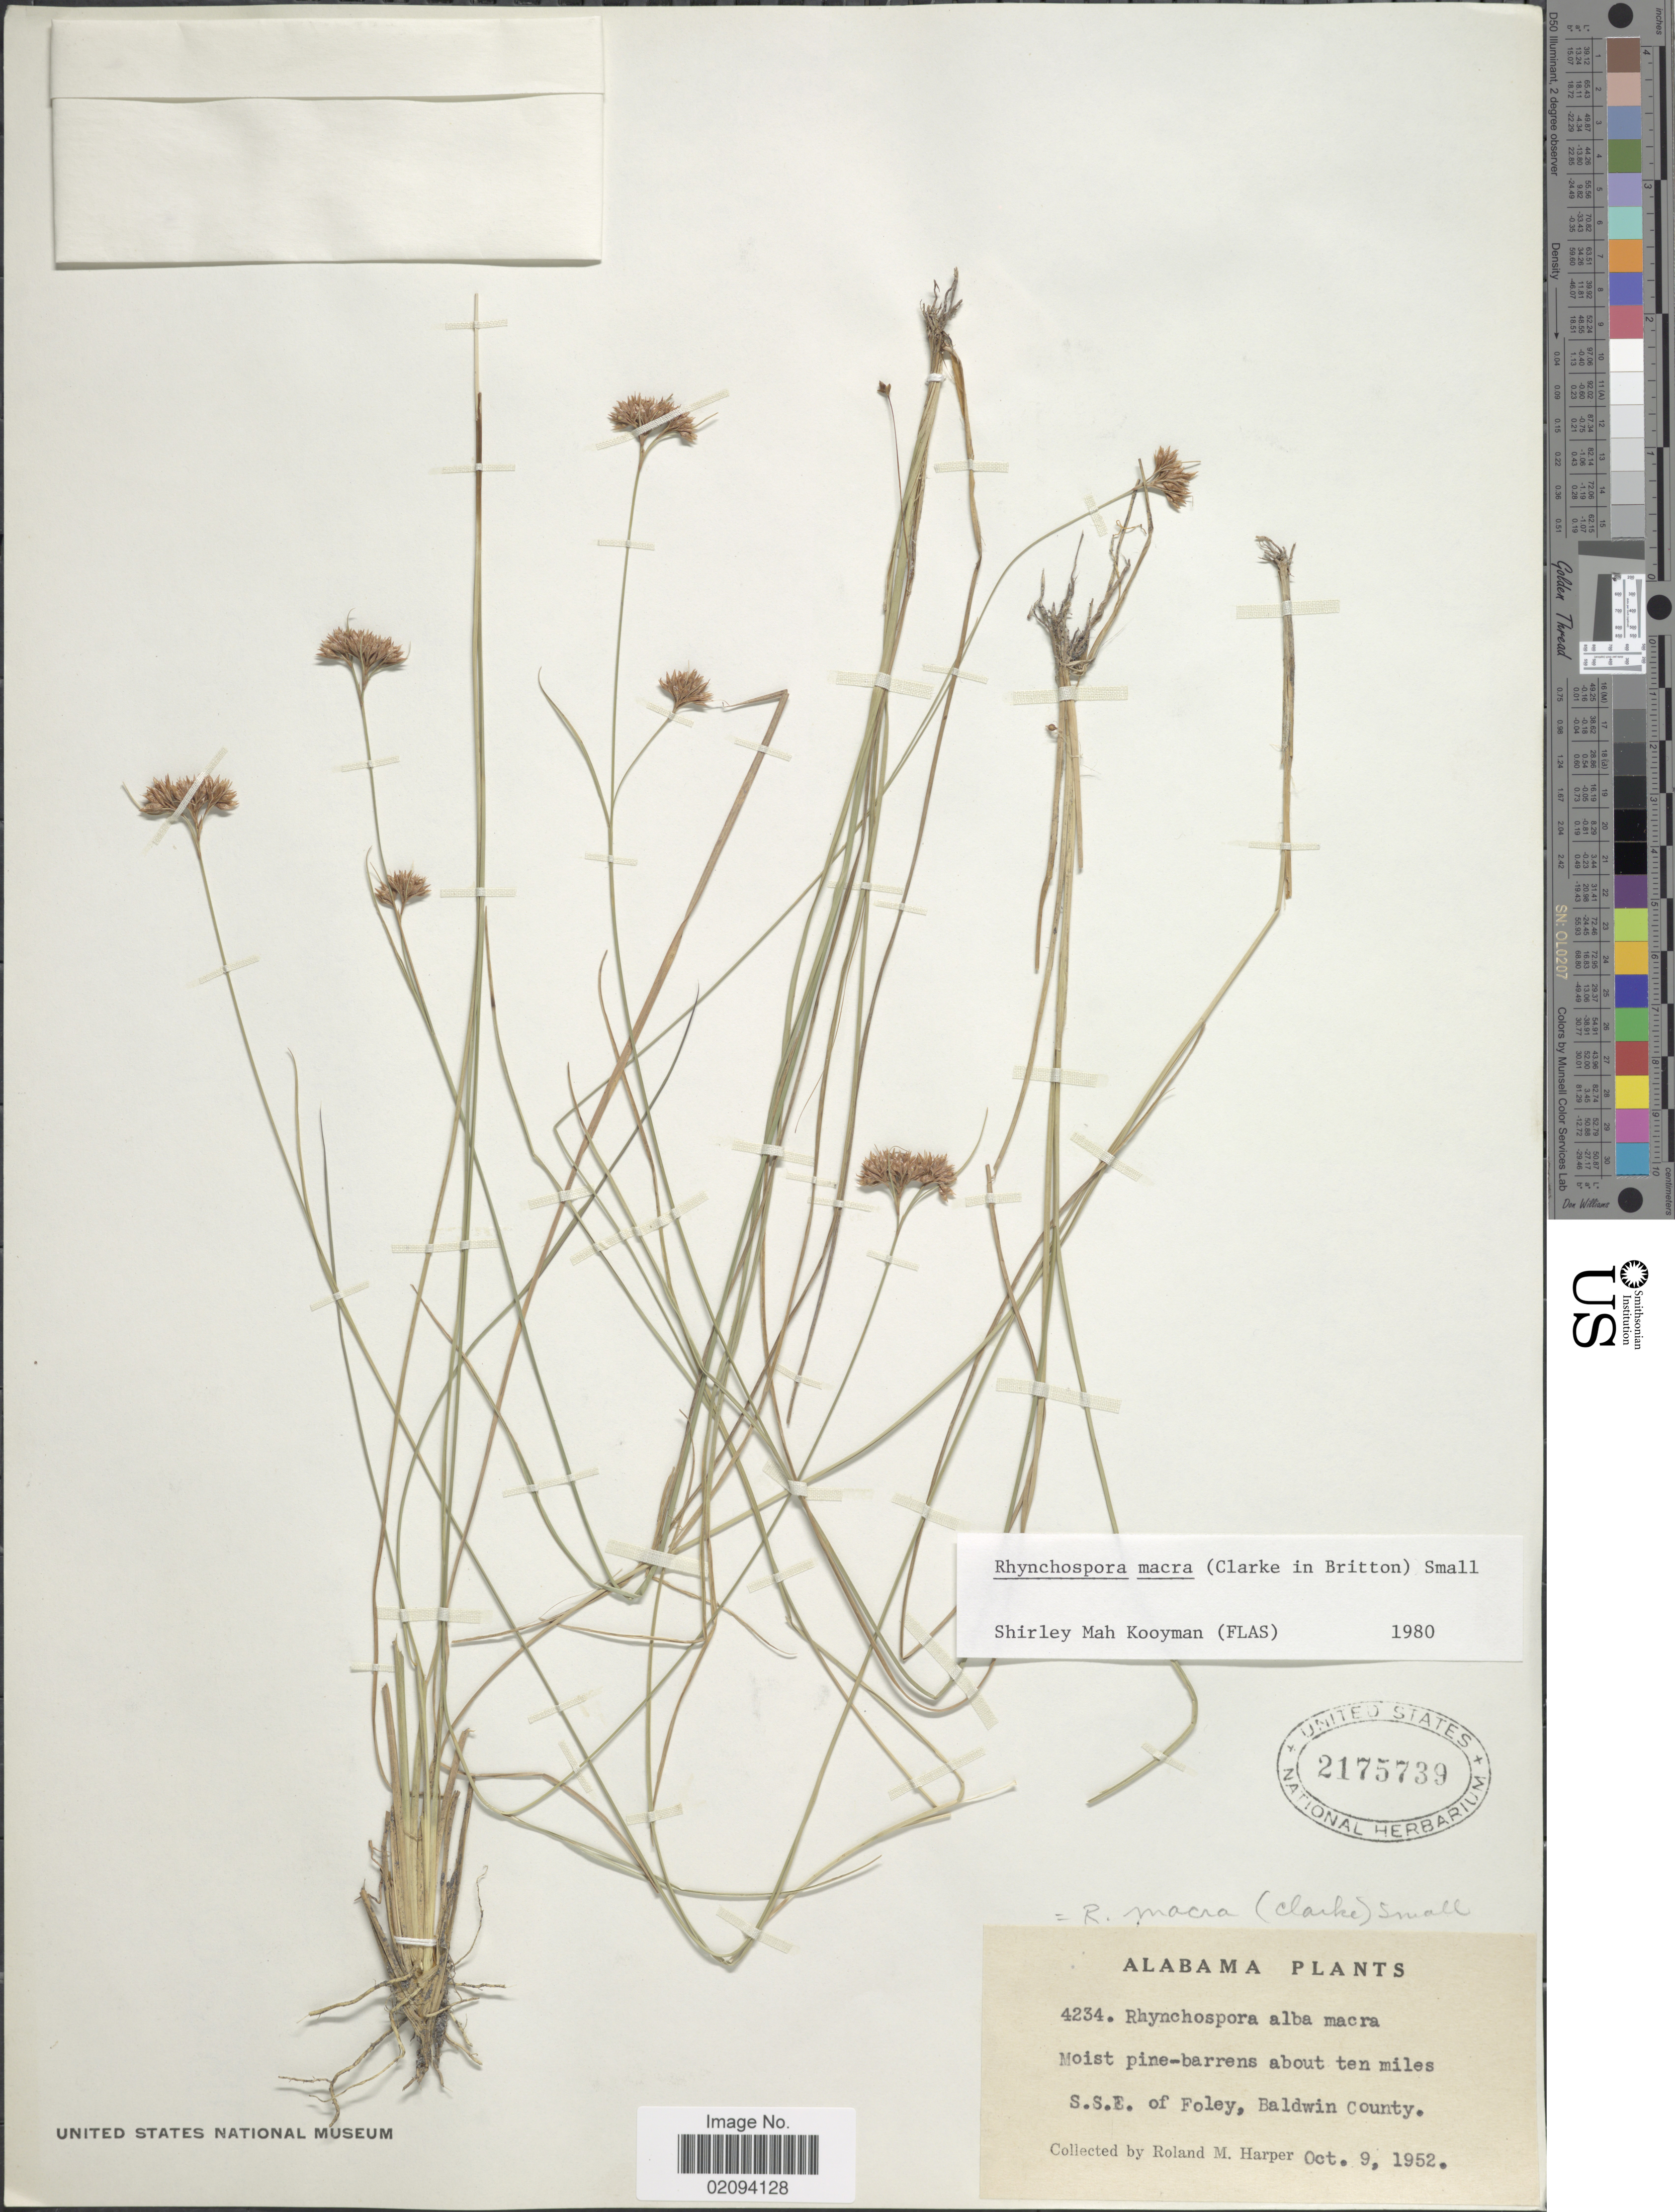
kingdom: Plantae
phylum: Tracheophyta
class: Liliopsida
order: Poales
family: Cyperaceae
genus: Rhynchospora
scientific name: Rhynchospora macra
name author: (C.B. Clarke ex Britton) Small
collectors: R. M. Harper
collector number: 4234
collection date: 1952-10-09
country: United States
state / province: Alabama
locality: Moist pine-barrens about ten miles S.S.E. of Foley, Baldwin County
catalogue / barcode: US 2175739